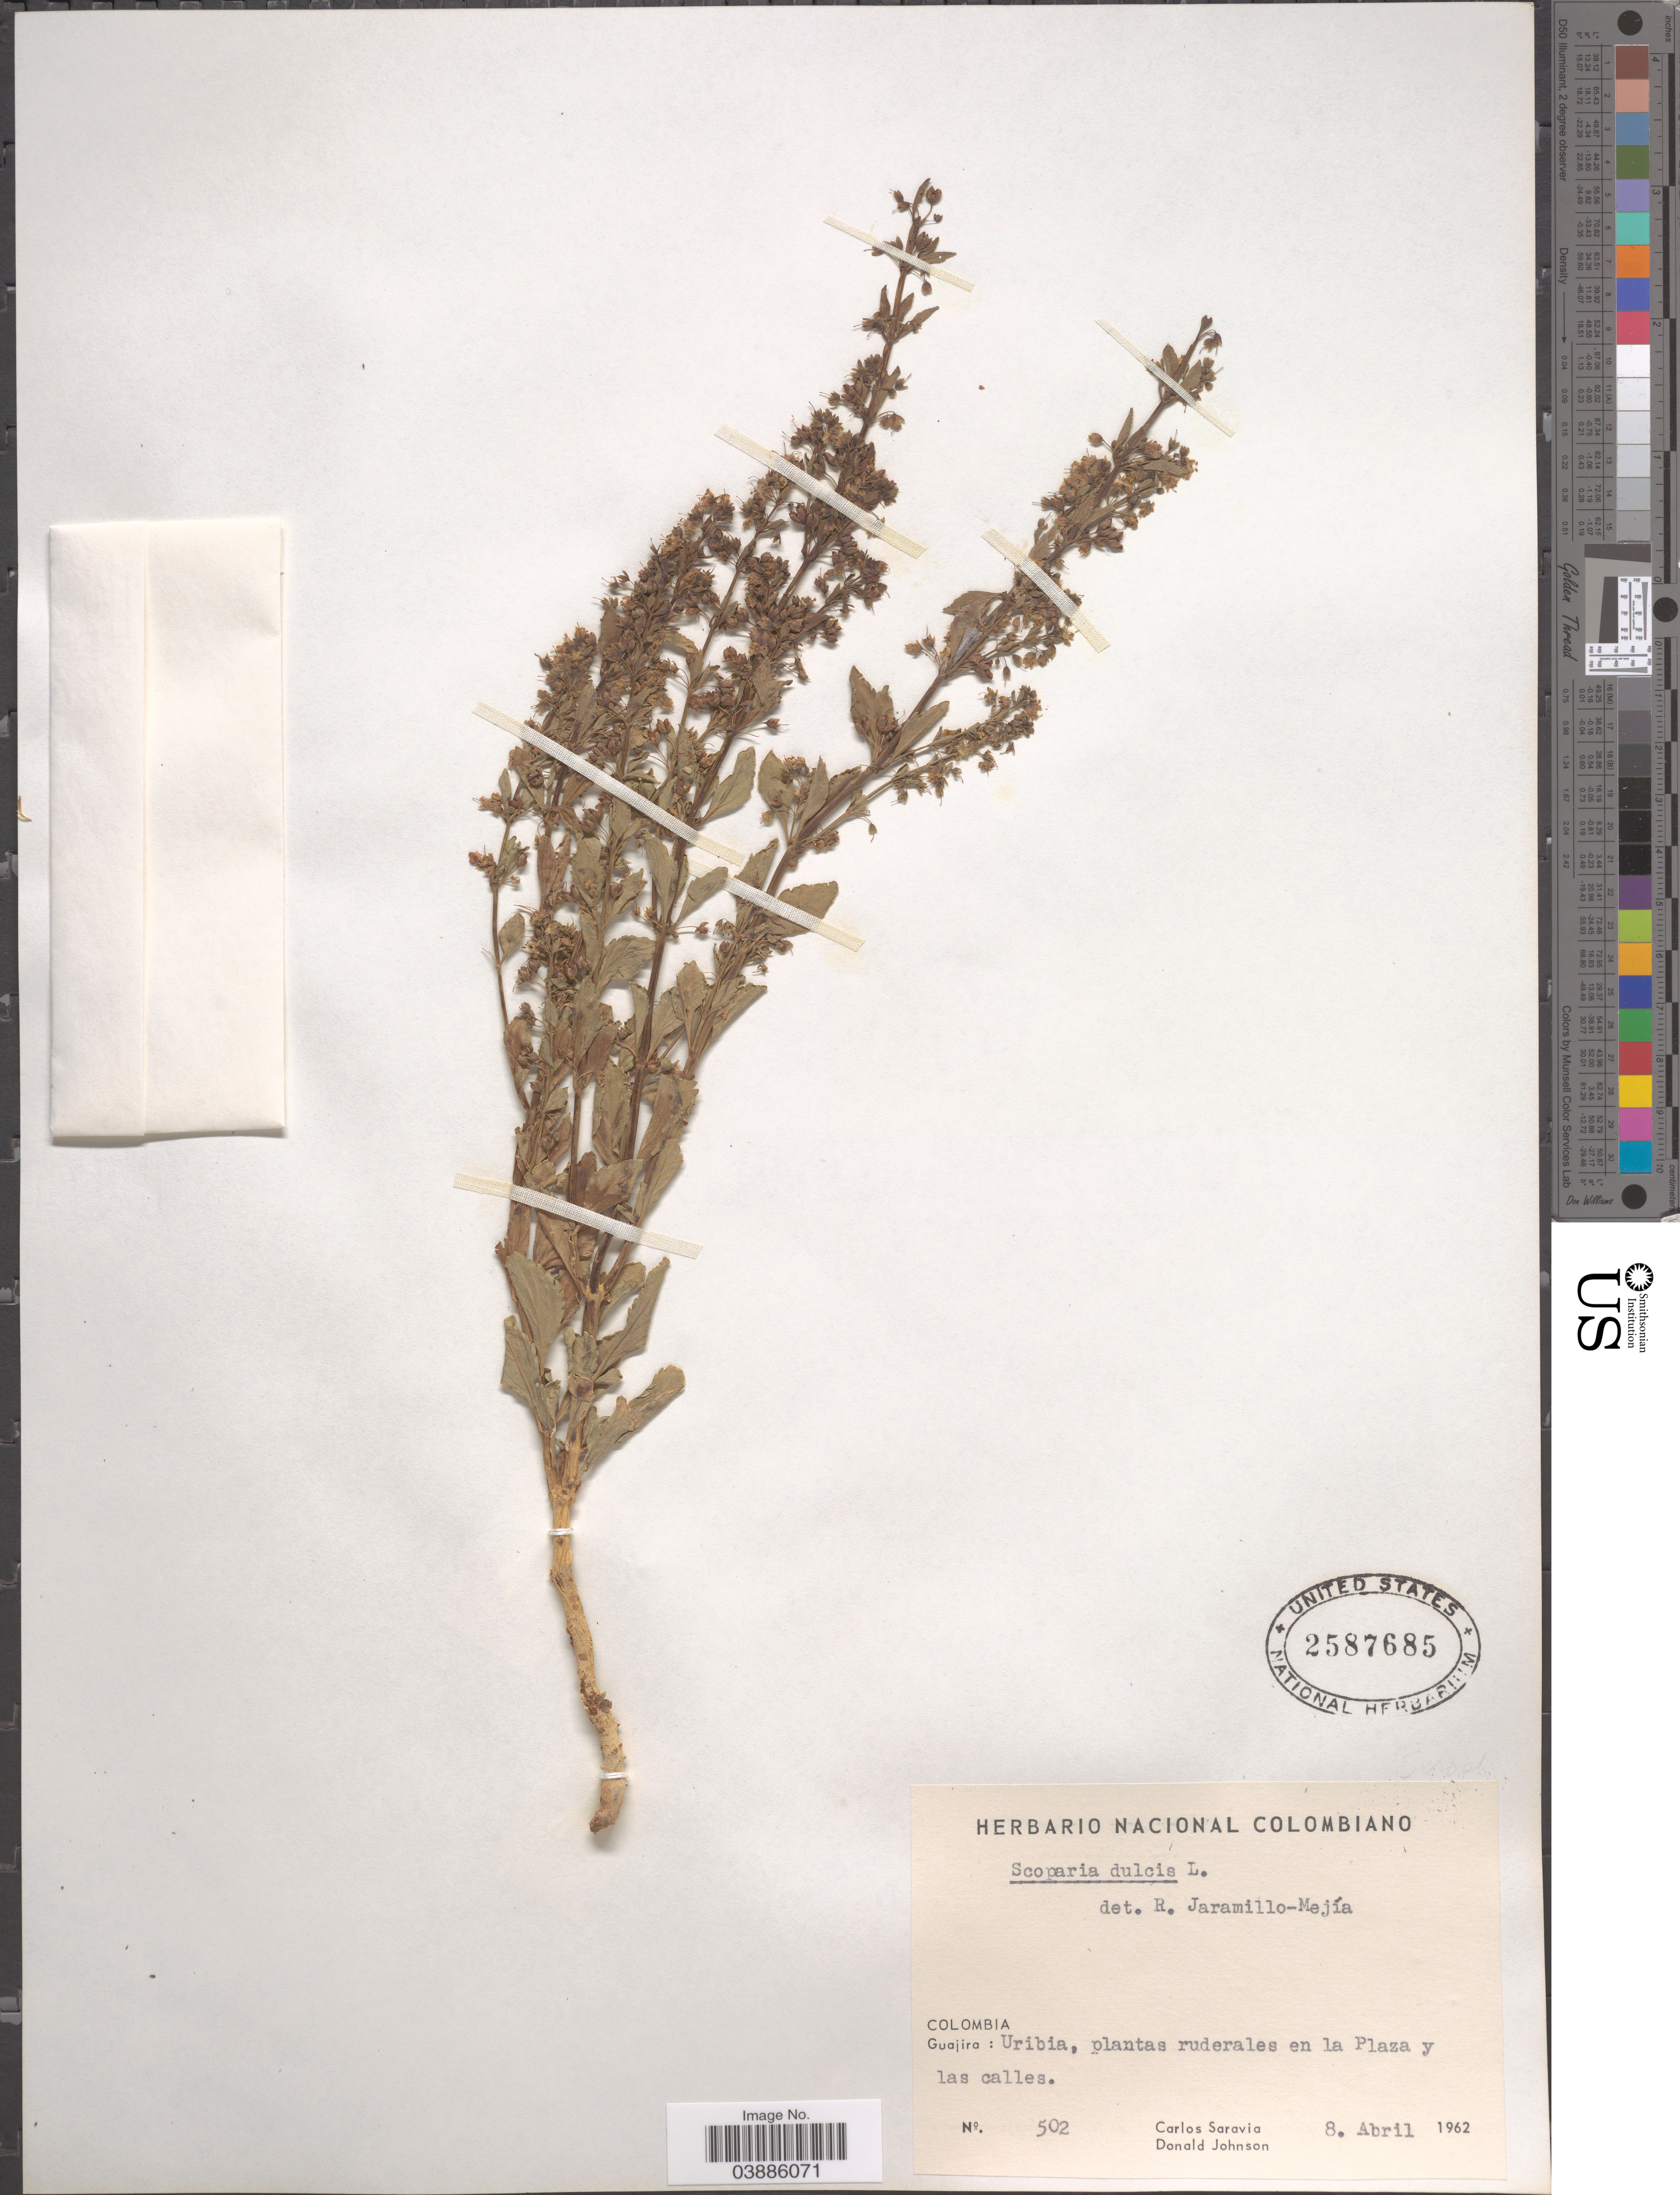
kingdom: Plantae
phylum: Tracheophyta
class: Magnoliopsida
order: Lamiales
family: Plantaginaceae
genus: Scoparia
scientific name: Scoparia dulcis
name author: L.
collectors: C. Saravia & D. Johnson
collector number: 502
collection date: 1962-04-08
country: Colombia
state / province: La Guajira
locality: Guajira: Uribia, plantas ruderales en la Plaza y las calles.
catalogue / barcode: US 2587685